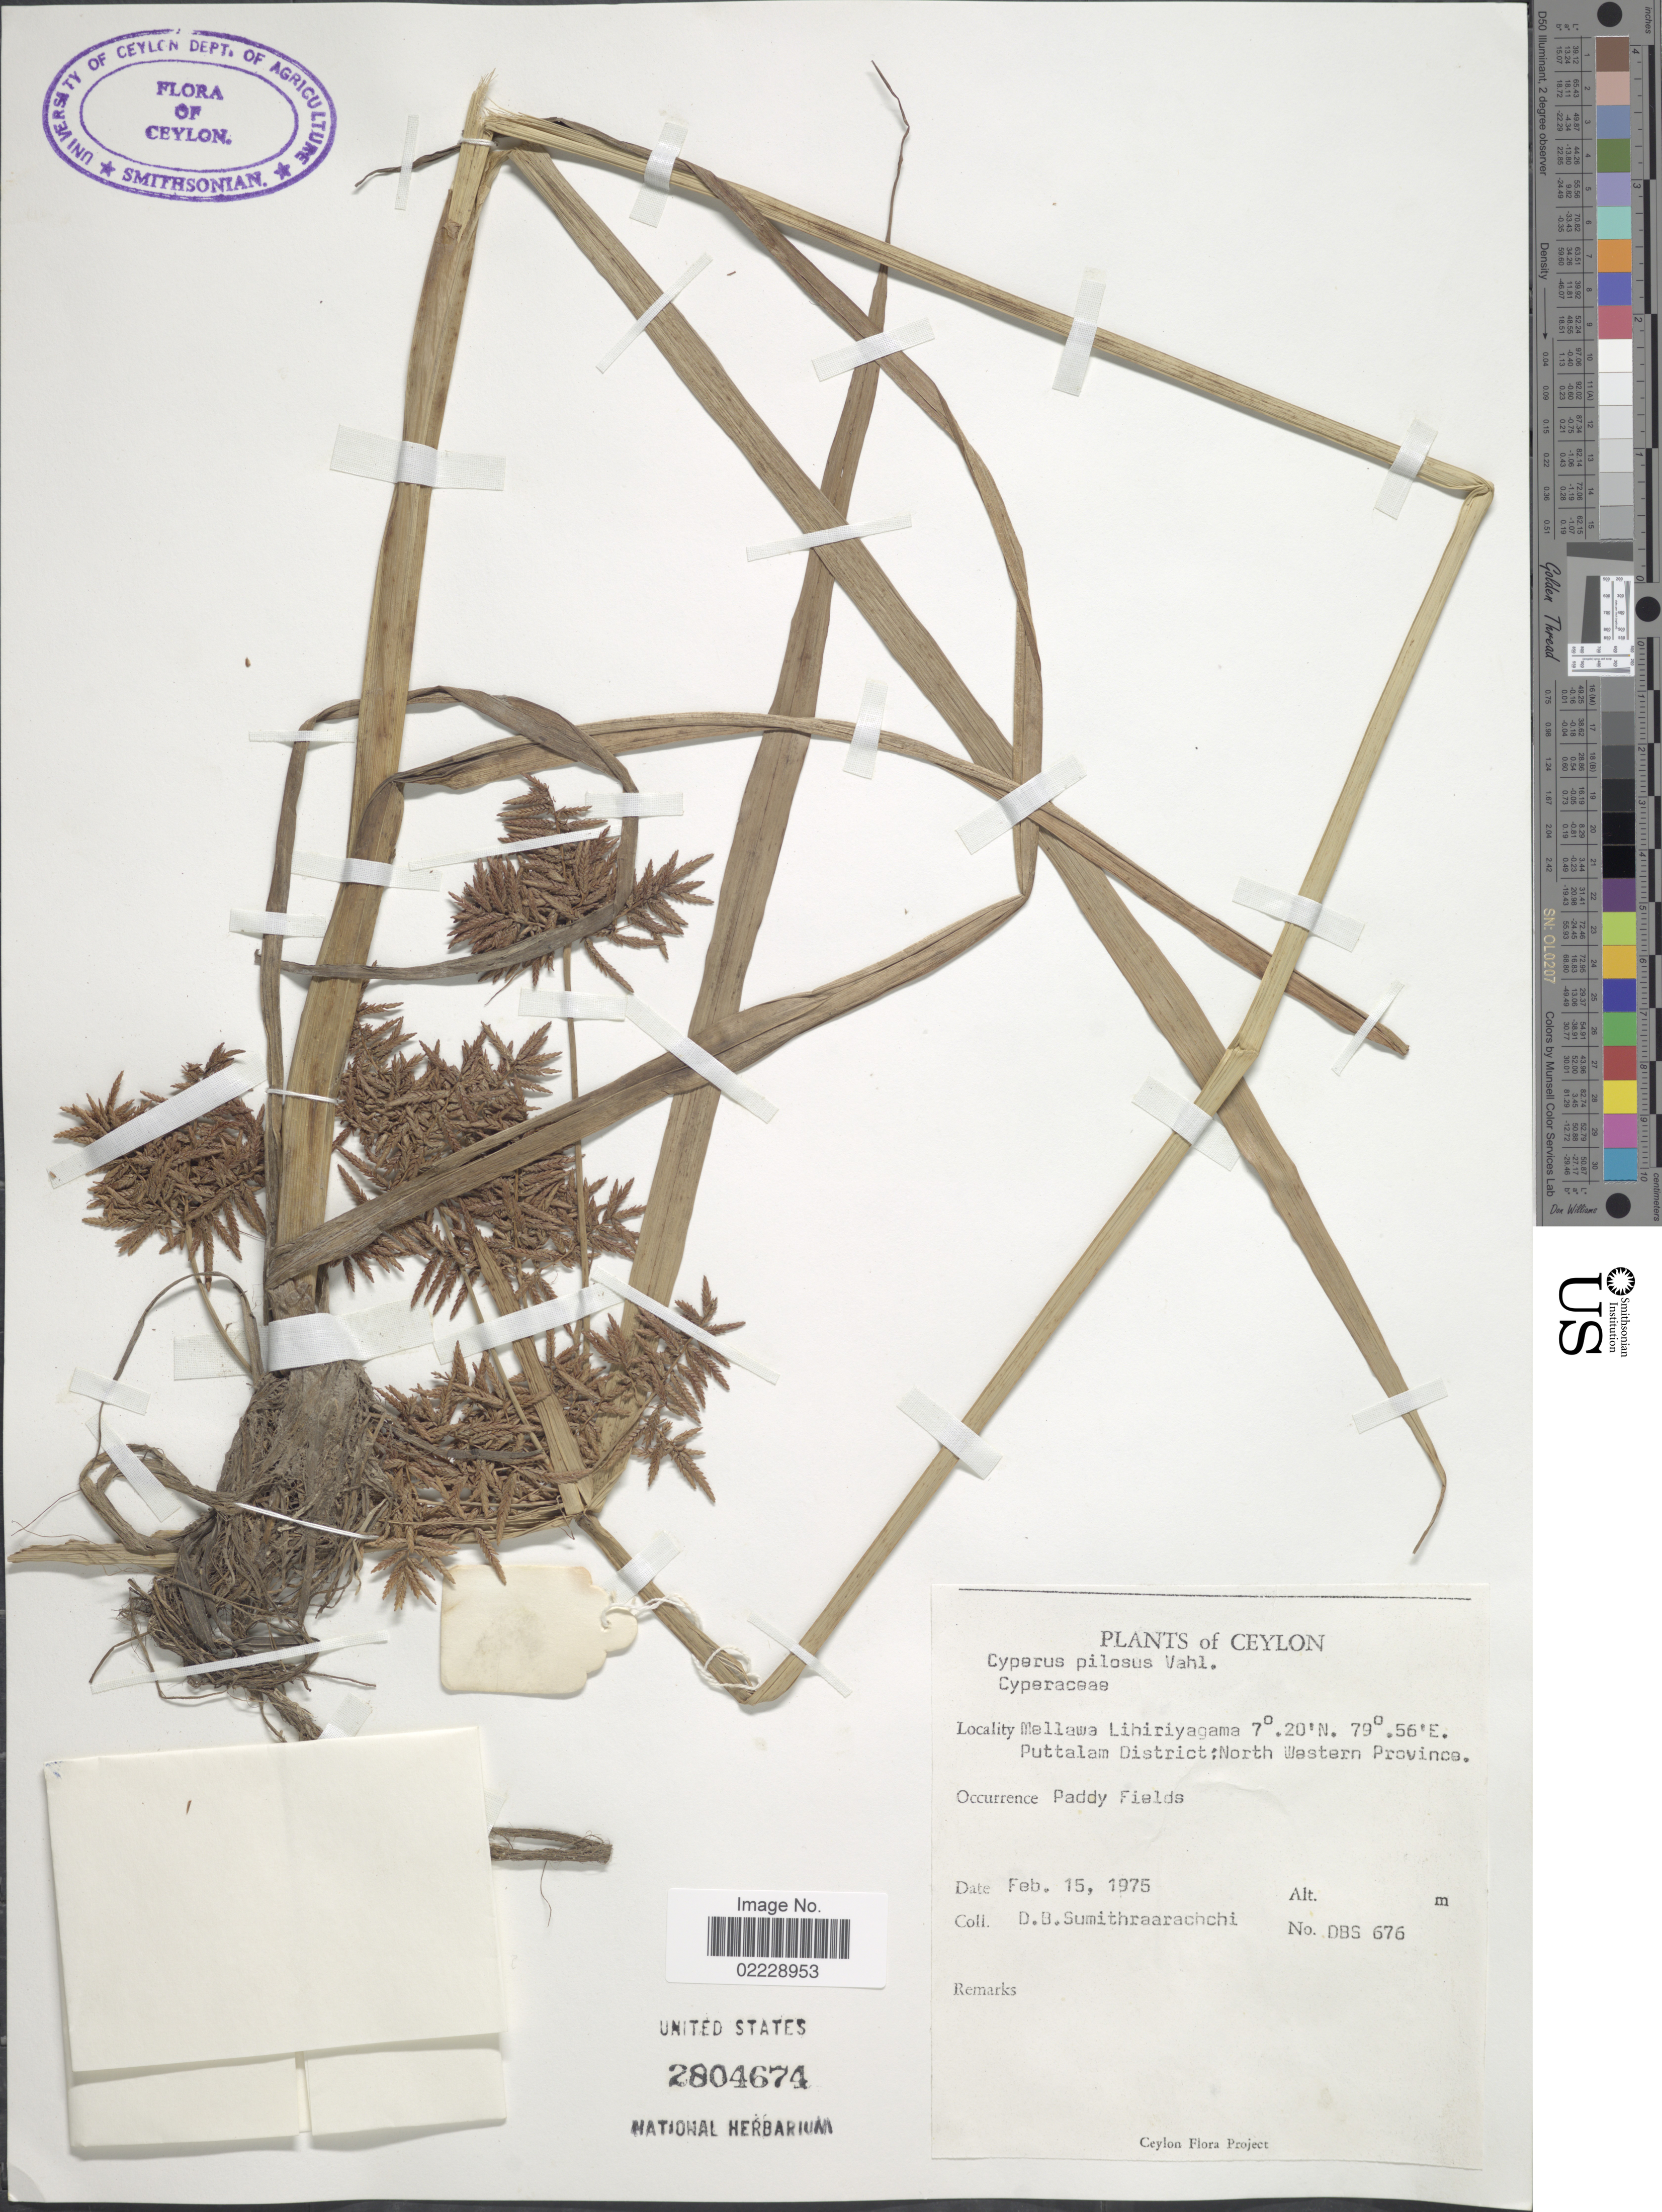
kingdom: Plantae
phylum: Tracheophyta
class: Liliopsida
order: Poales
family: Cyperaceae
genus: Cyperus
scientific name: Cyperus pilosus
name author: Vahl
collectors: D. B. Sumithraarachchi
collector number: DBS676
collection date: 1975-02-15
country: Sri Lanka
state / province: North Western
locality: Ceylon. Mellawa Lihiriyagama, Puttalam District: North Western Province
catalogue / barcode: US 2804674